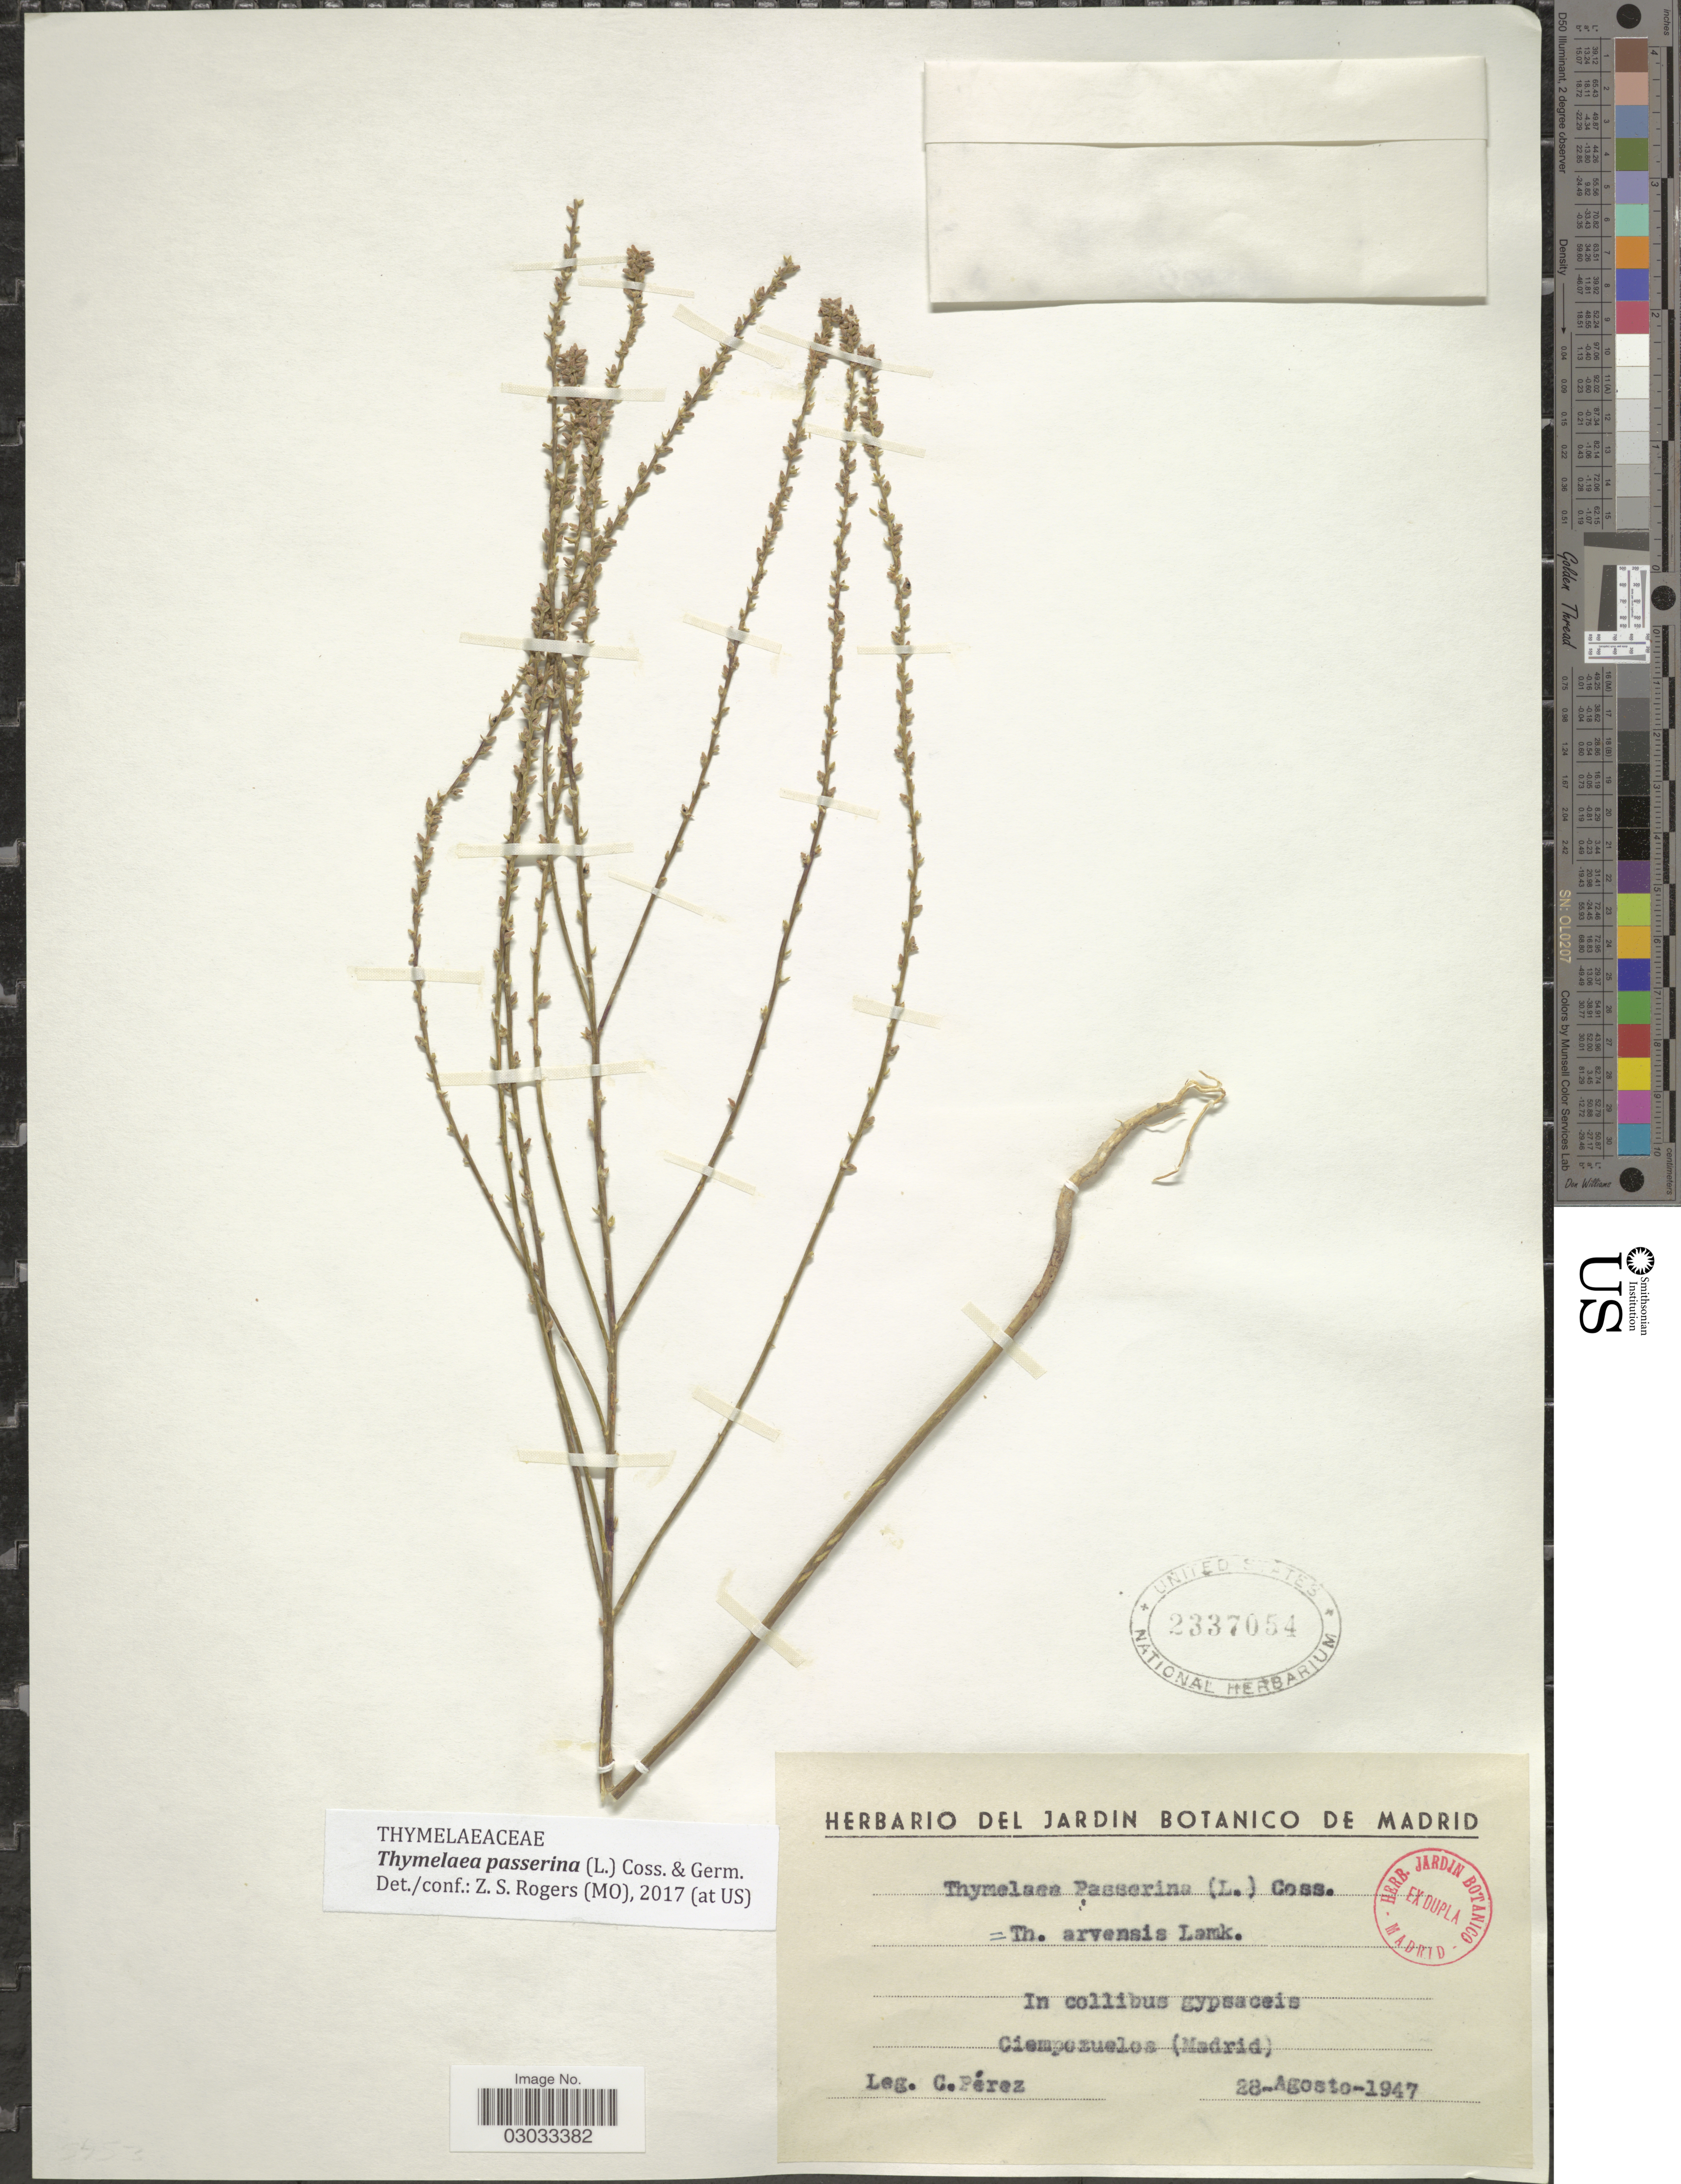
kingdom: Plantae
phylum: Tracheophyta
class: Magnoliopsida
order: Malvales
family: Thymelaeaceae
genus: Thymelaea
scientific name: Thymelaea passerina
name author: (L.) Coss. & Germ.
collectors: G. Perez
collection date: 1947-08-28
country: Spain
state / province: Madrid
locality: In collibus gypsaceis Ciempezuelos (Madrid).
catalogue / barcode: US 2337054